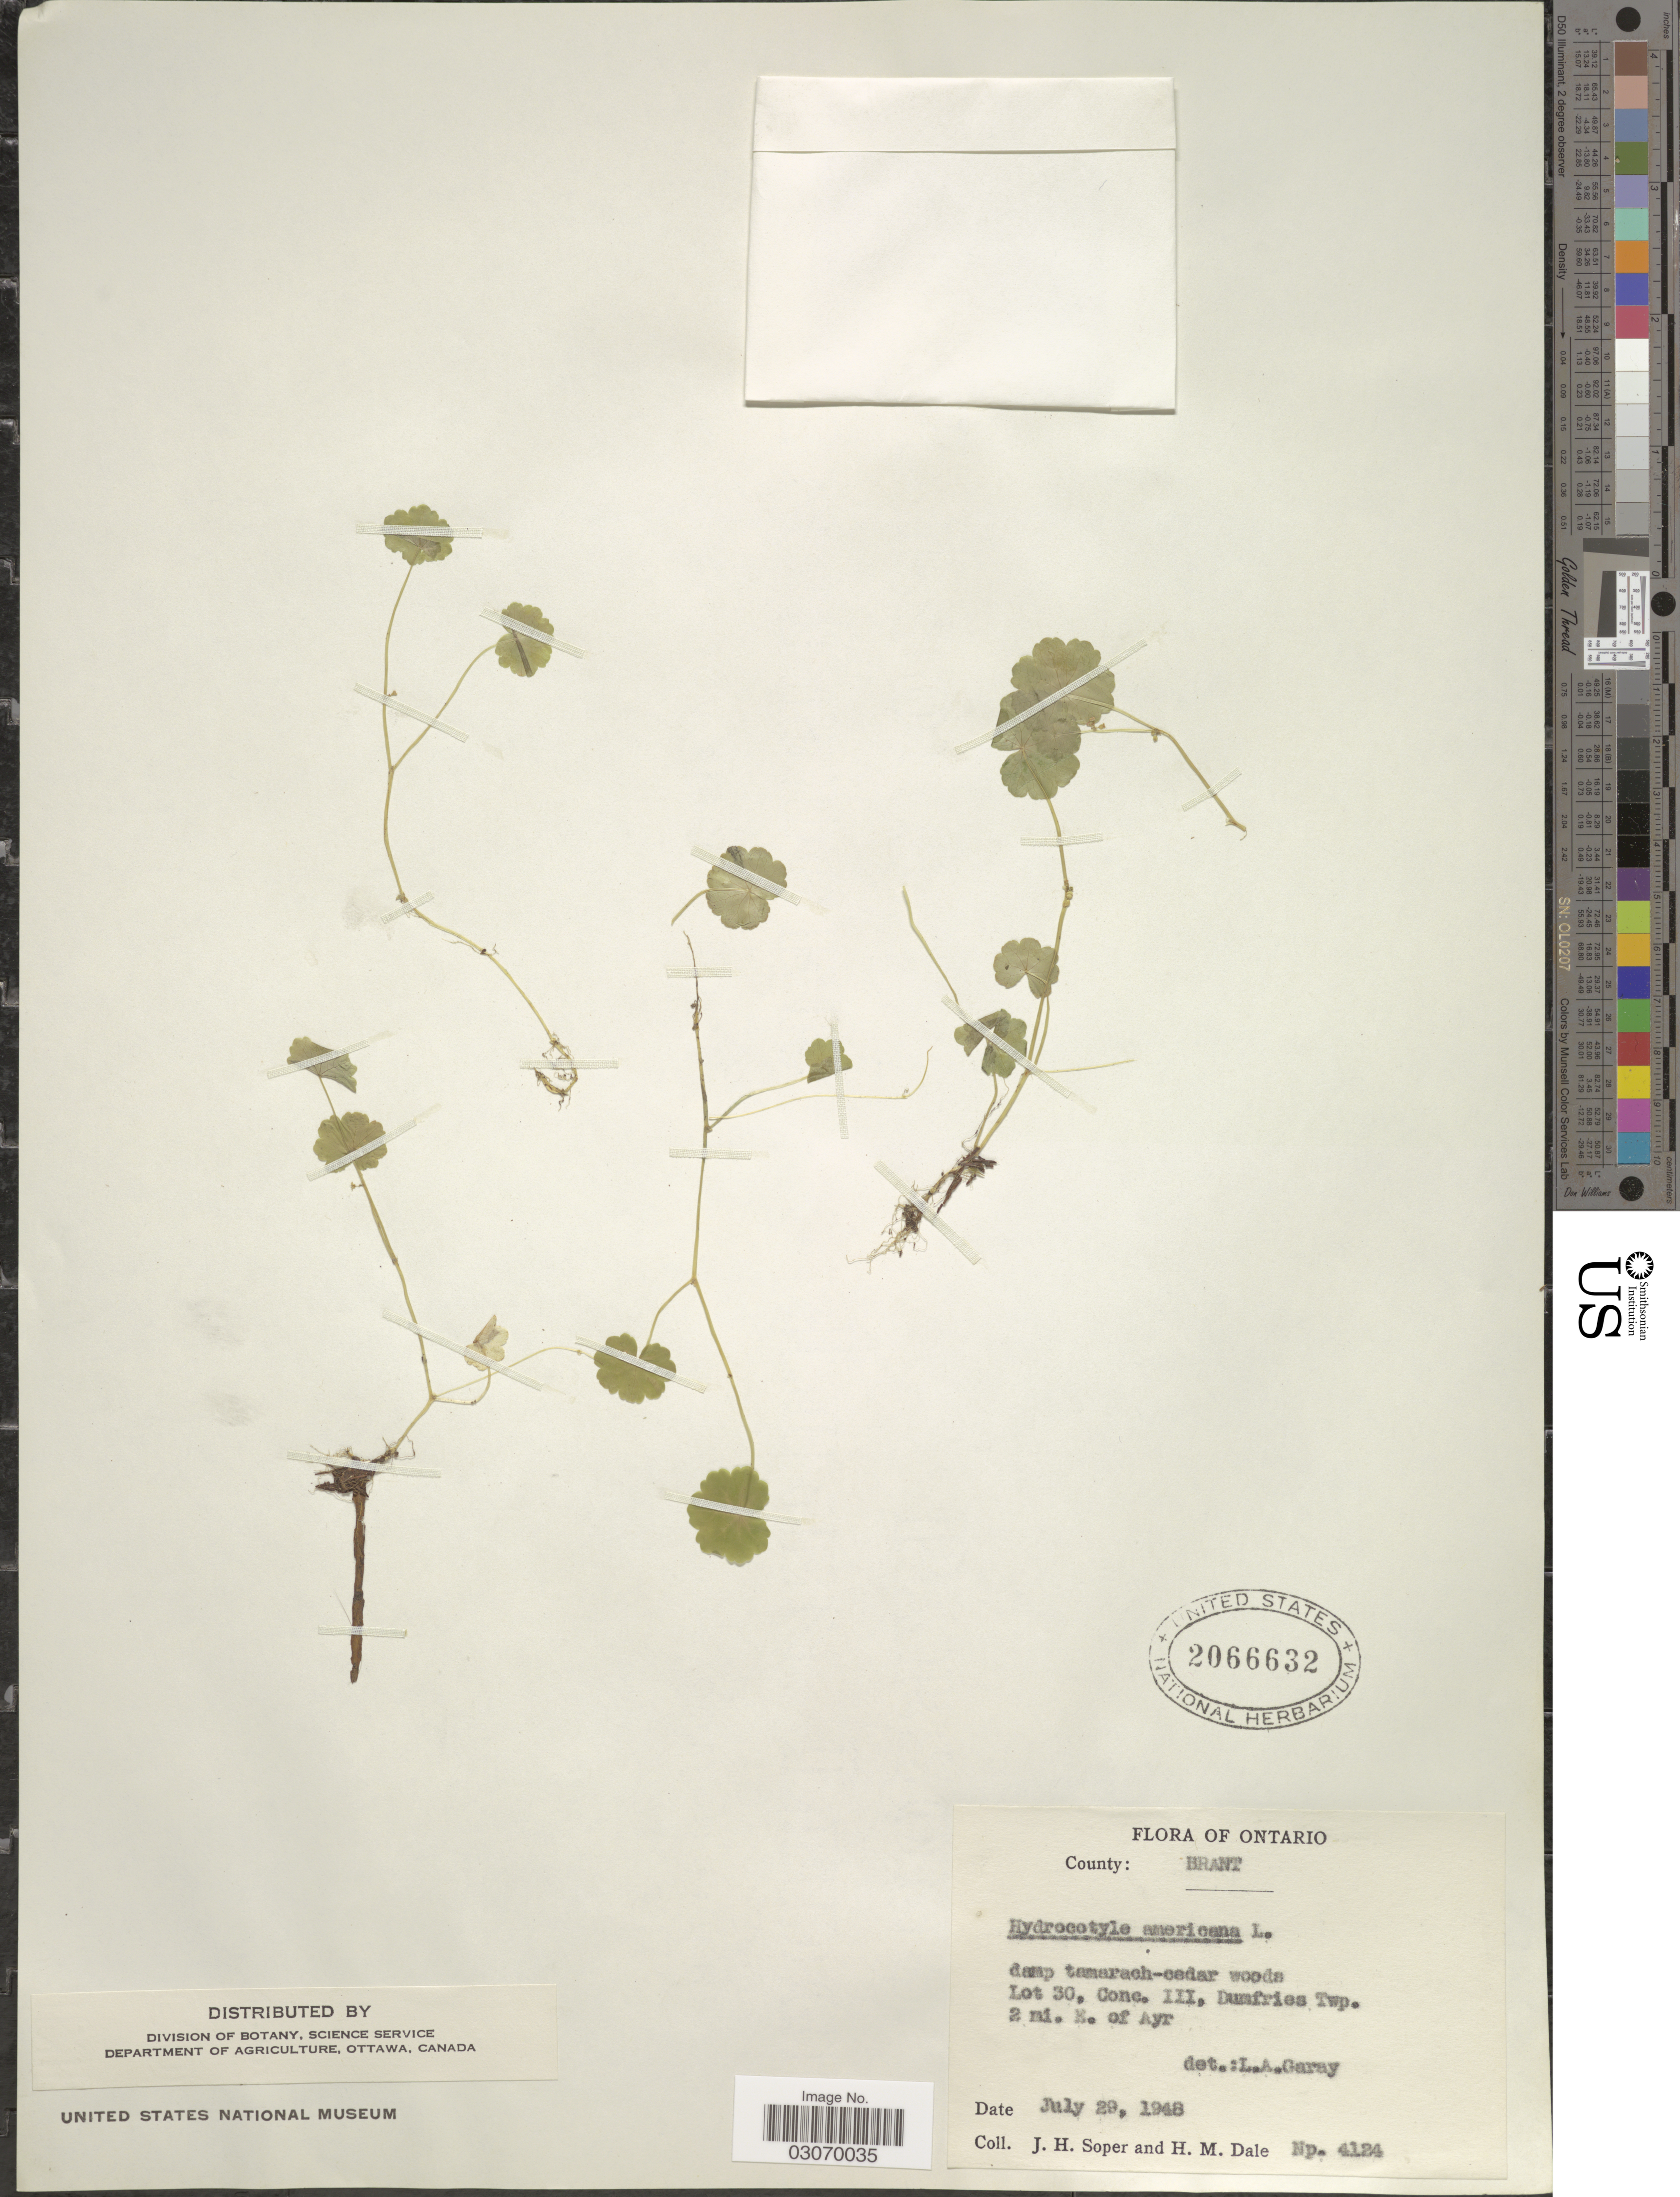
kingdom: Plantae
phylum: Tracheophyta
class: Magnoliopsida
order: Apiales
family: Araliaceae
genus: Hydrocotyle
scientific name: Hydrocotyle americana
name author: L.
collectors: J. H. Soper & H. M. Dale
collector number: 4124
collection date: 1948-07-29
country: Canada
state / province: Ontario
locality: County: Brant. Lot 30, Conc. III, Dumfries Twp. 2 mi. H. of Ayr.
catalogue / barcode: US 2066632